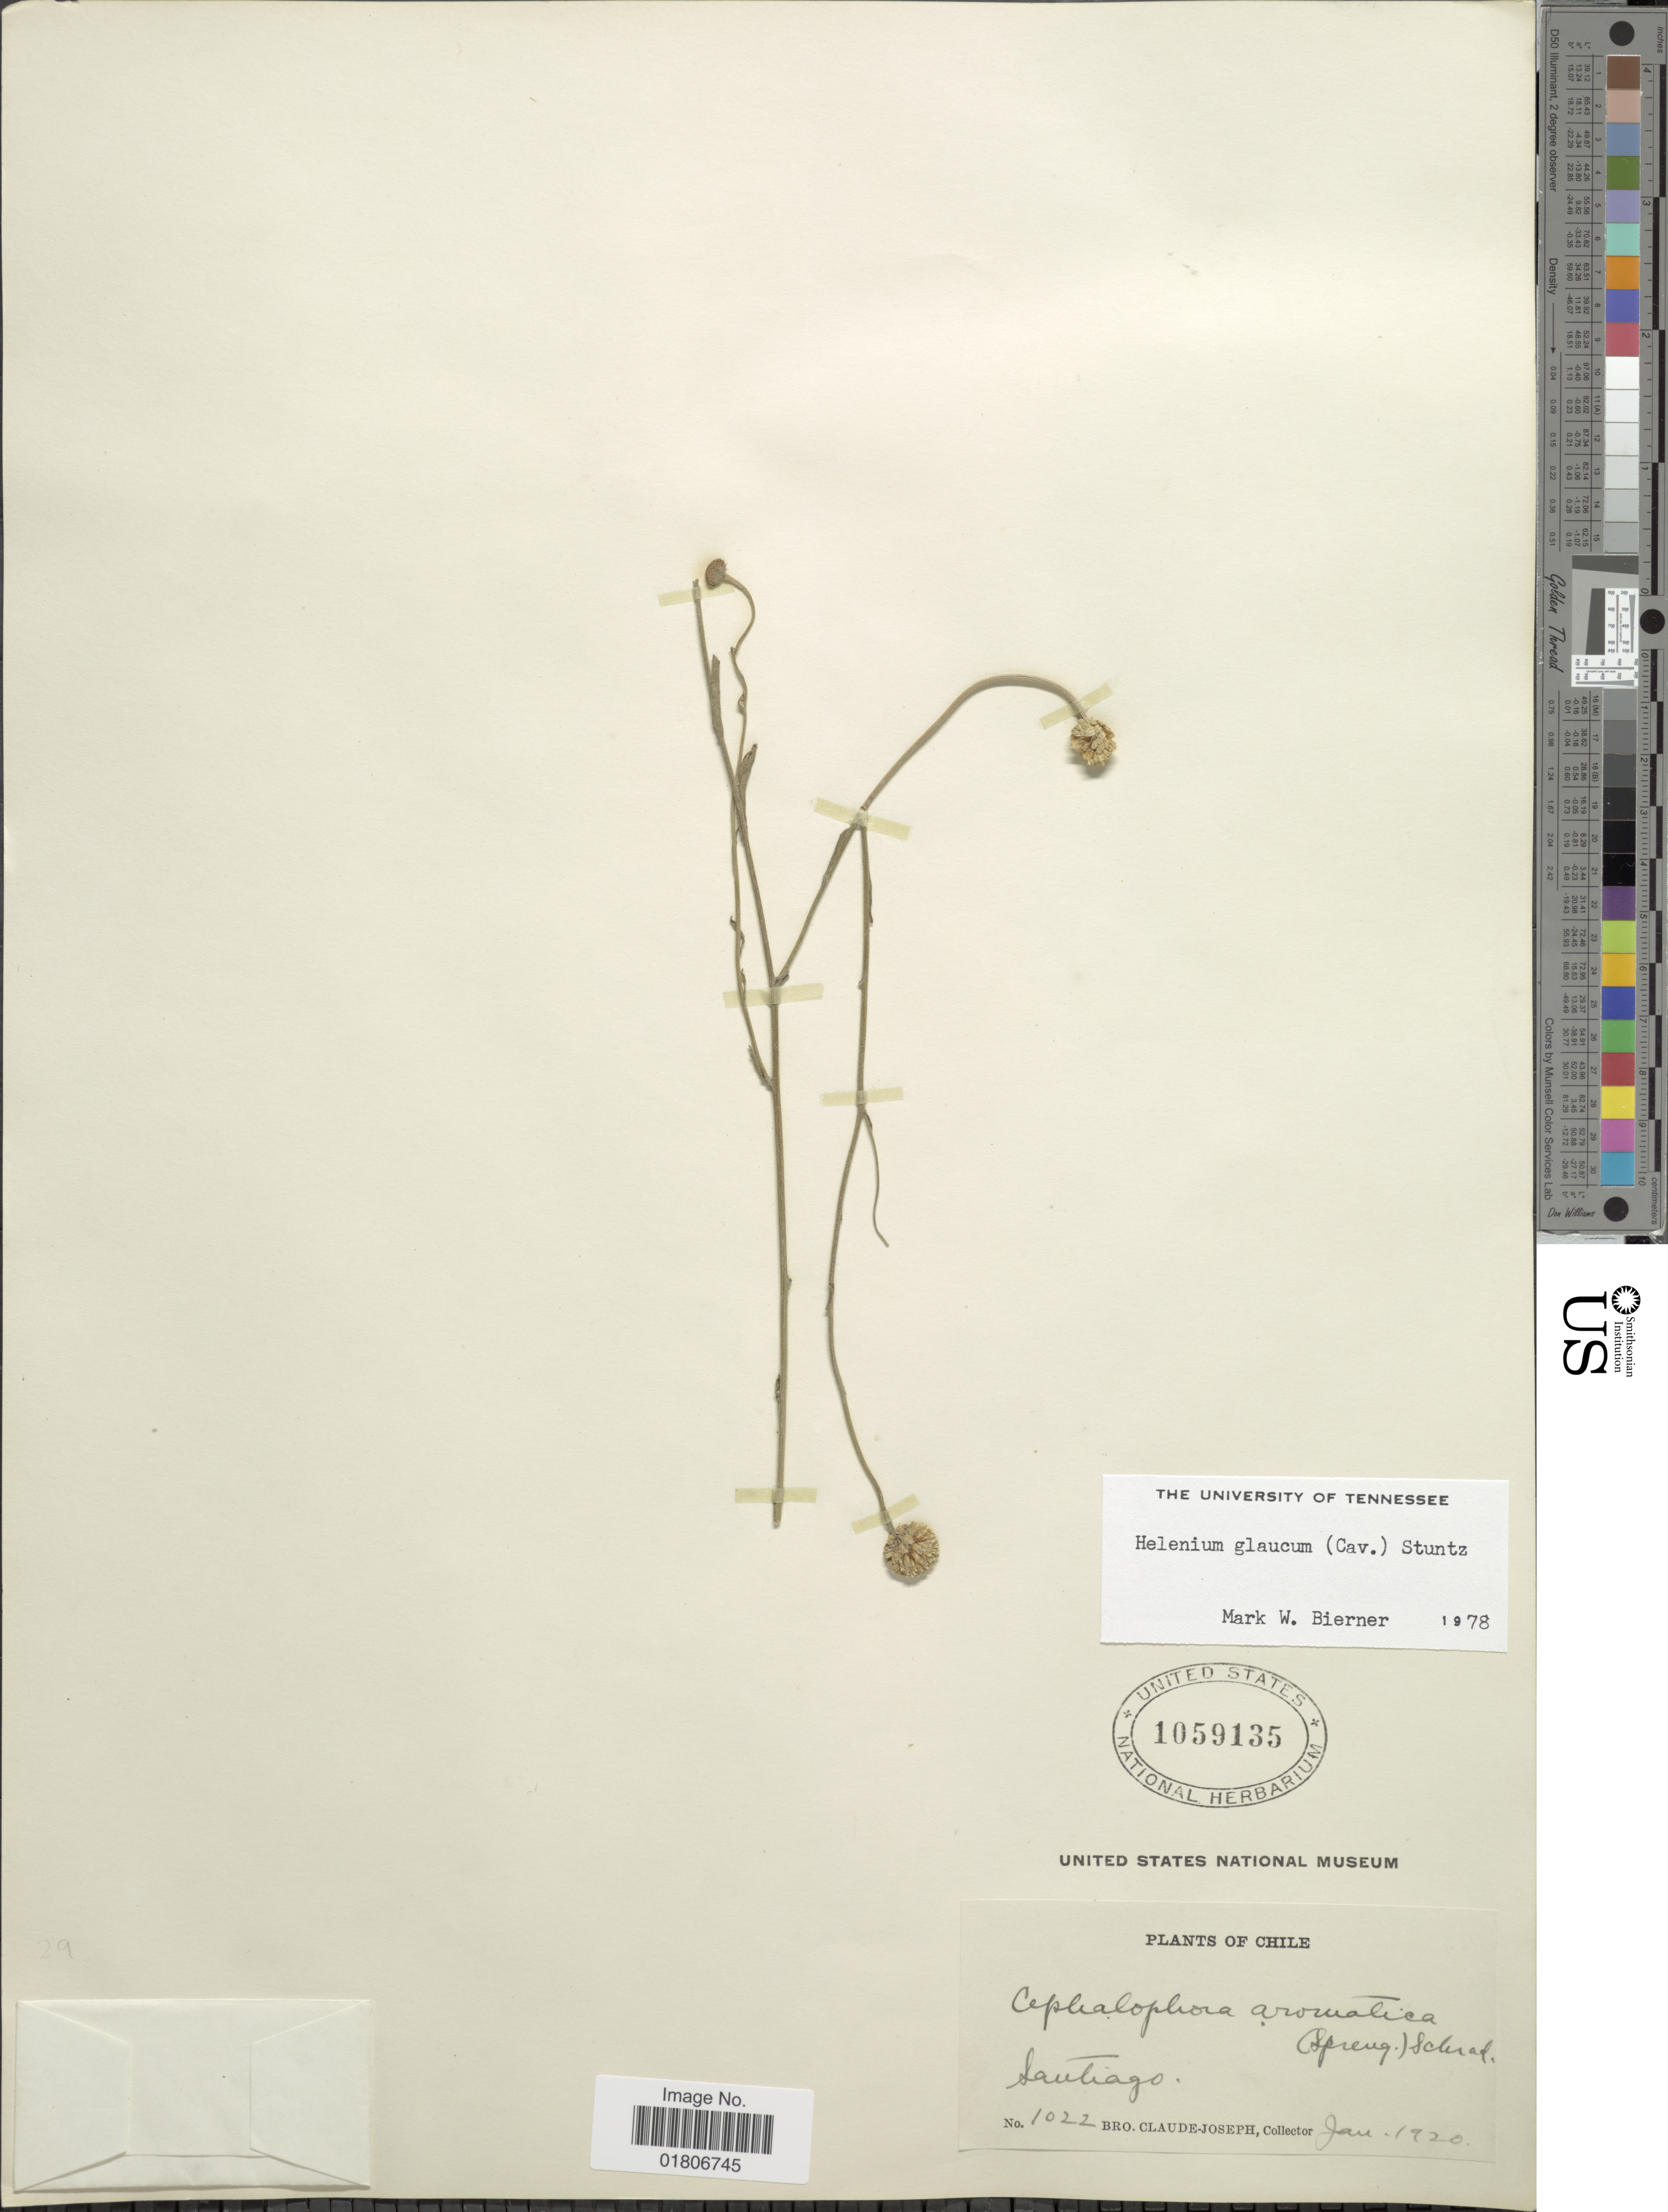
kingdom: Plantae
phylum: Tracheophyta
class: Magnoliopsida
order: Asterales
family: Asteraceae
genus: Helenium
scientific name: Helenium glaucum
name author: (Cav.) Stuntz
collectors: Bro. Claude-Joseph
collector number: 1022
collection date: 1920-01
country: Chile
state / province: Región Metropolitana (RM)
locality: Santiago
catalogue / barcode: US 1059135